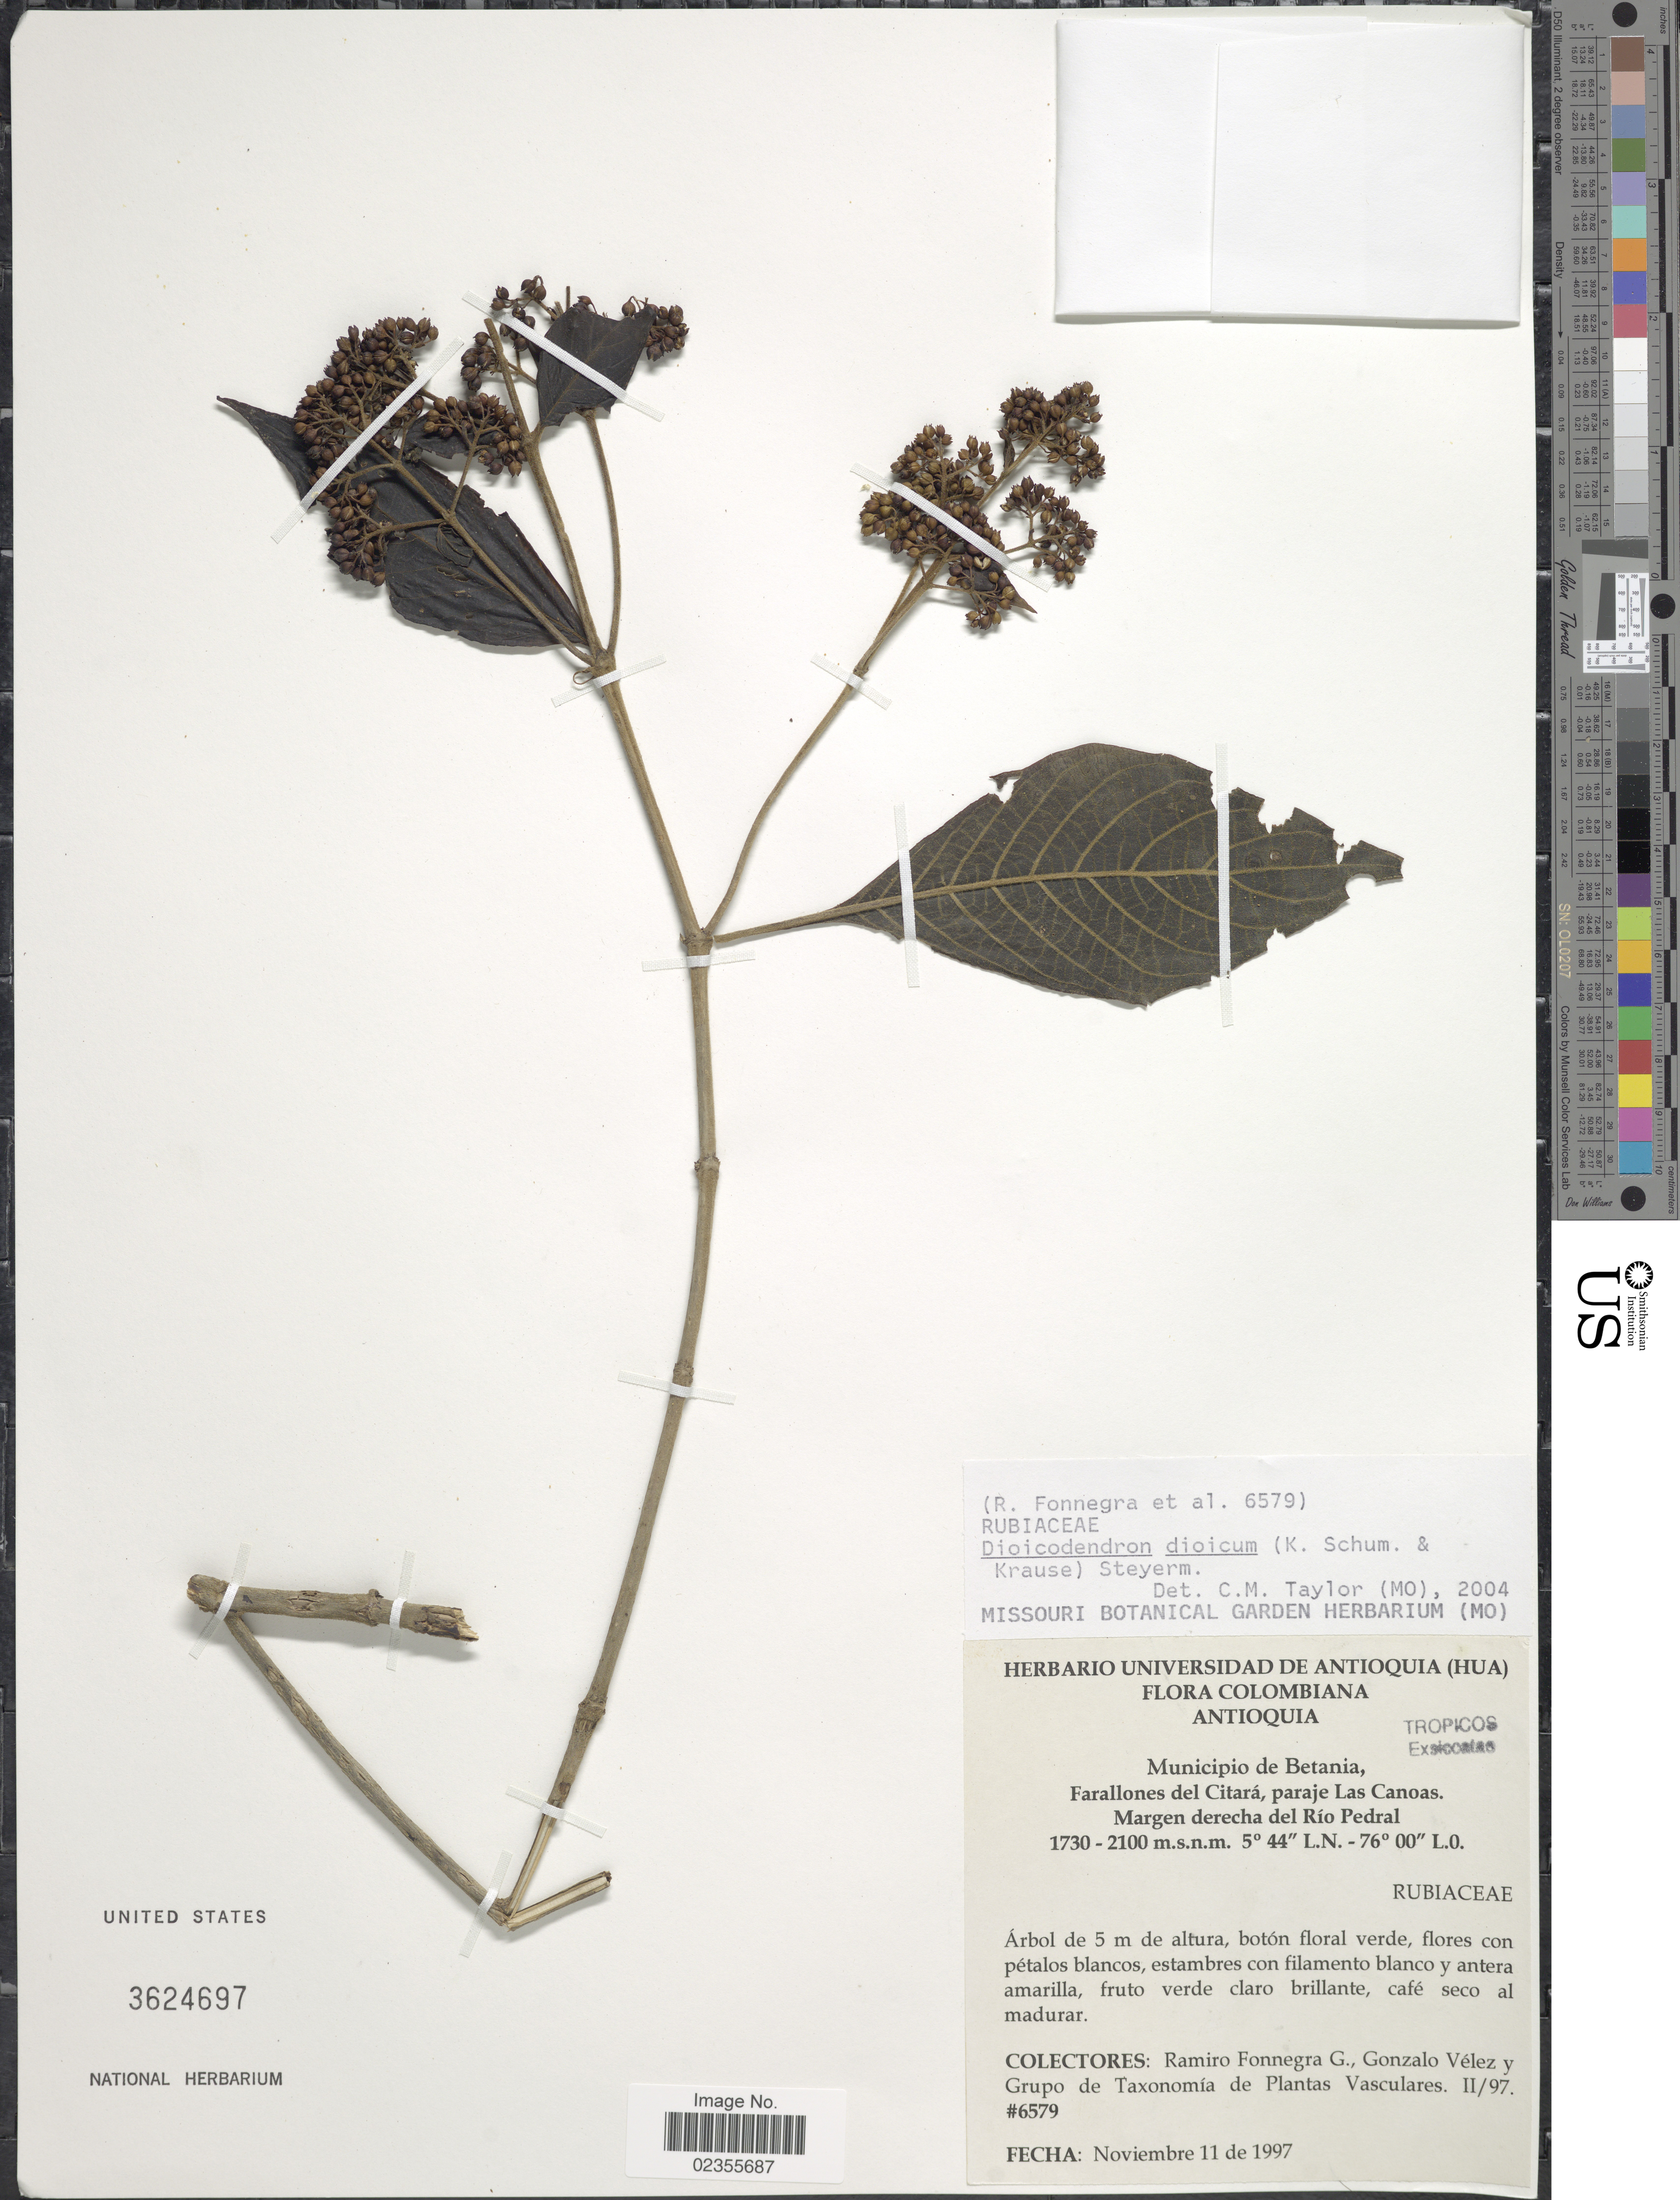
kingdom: Plantae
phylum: Tracheophyta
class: Magnoliopsida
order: Gentianales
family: Rubiaceae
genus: Dioicodendron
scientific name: Dioicodendron dioicum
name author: (K. Schum. & Krause) Steyerm.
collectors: R. Fonnegra G., G. Velez & Grupo de Taxonomia de Plantas Vasculares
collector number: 6579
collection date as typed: Transcribed d/m/y: /2/97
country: Colombia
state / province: Antioquia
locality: Municipio de Betania, Farallones del Citara, paraje Las Canoas, Margen derecha del Rio Pedral.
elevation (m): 1730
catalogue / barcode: US 3624697